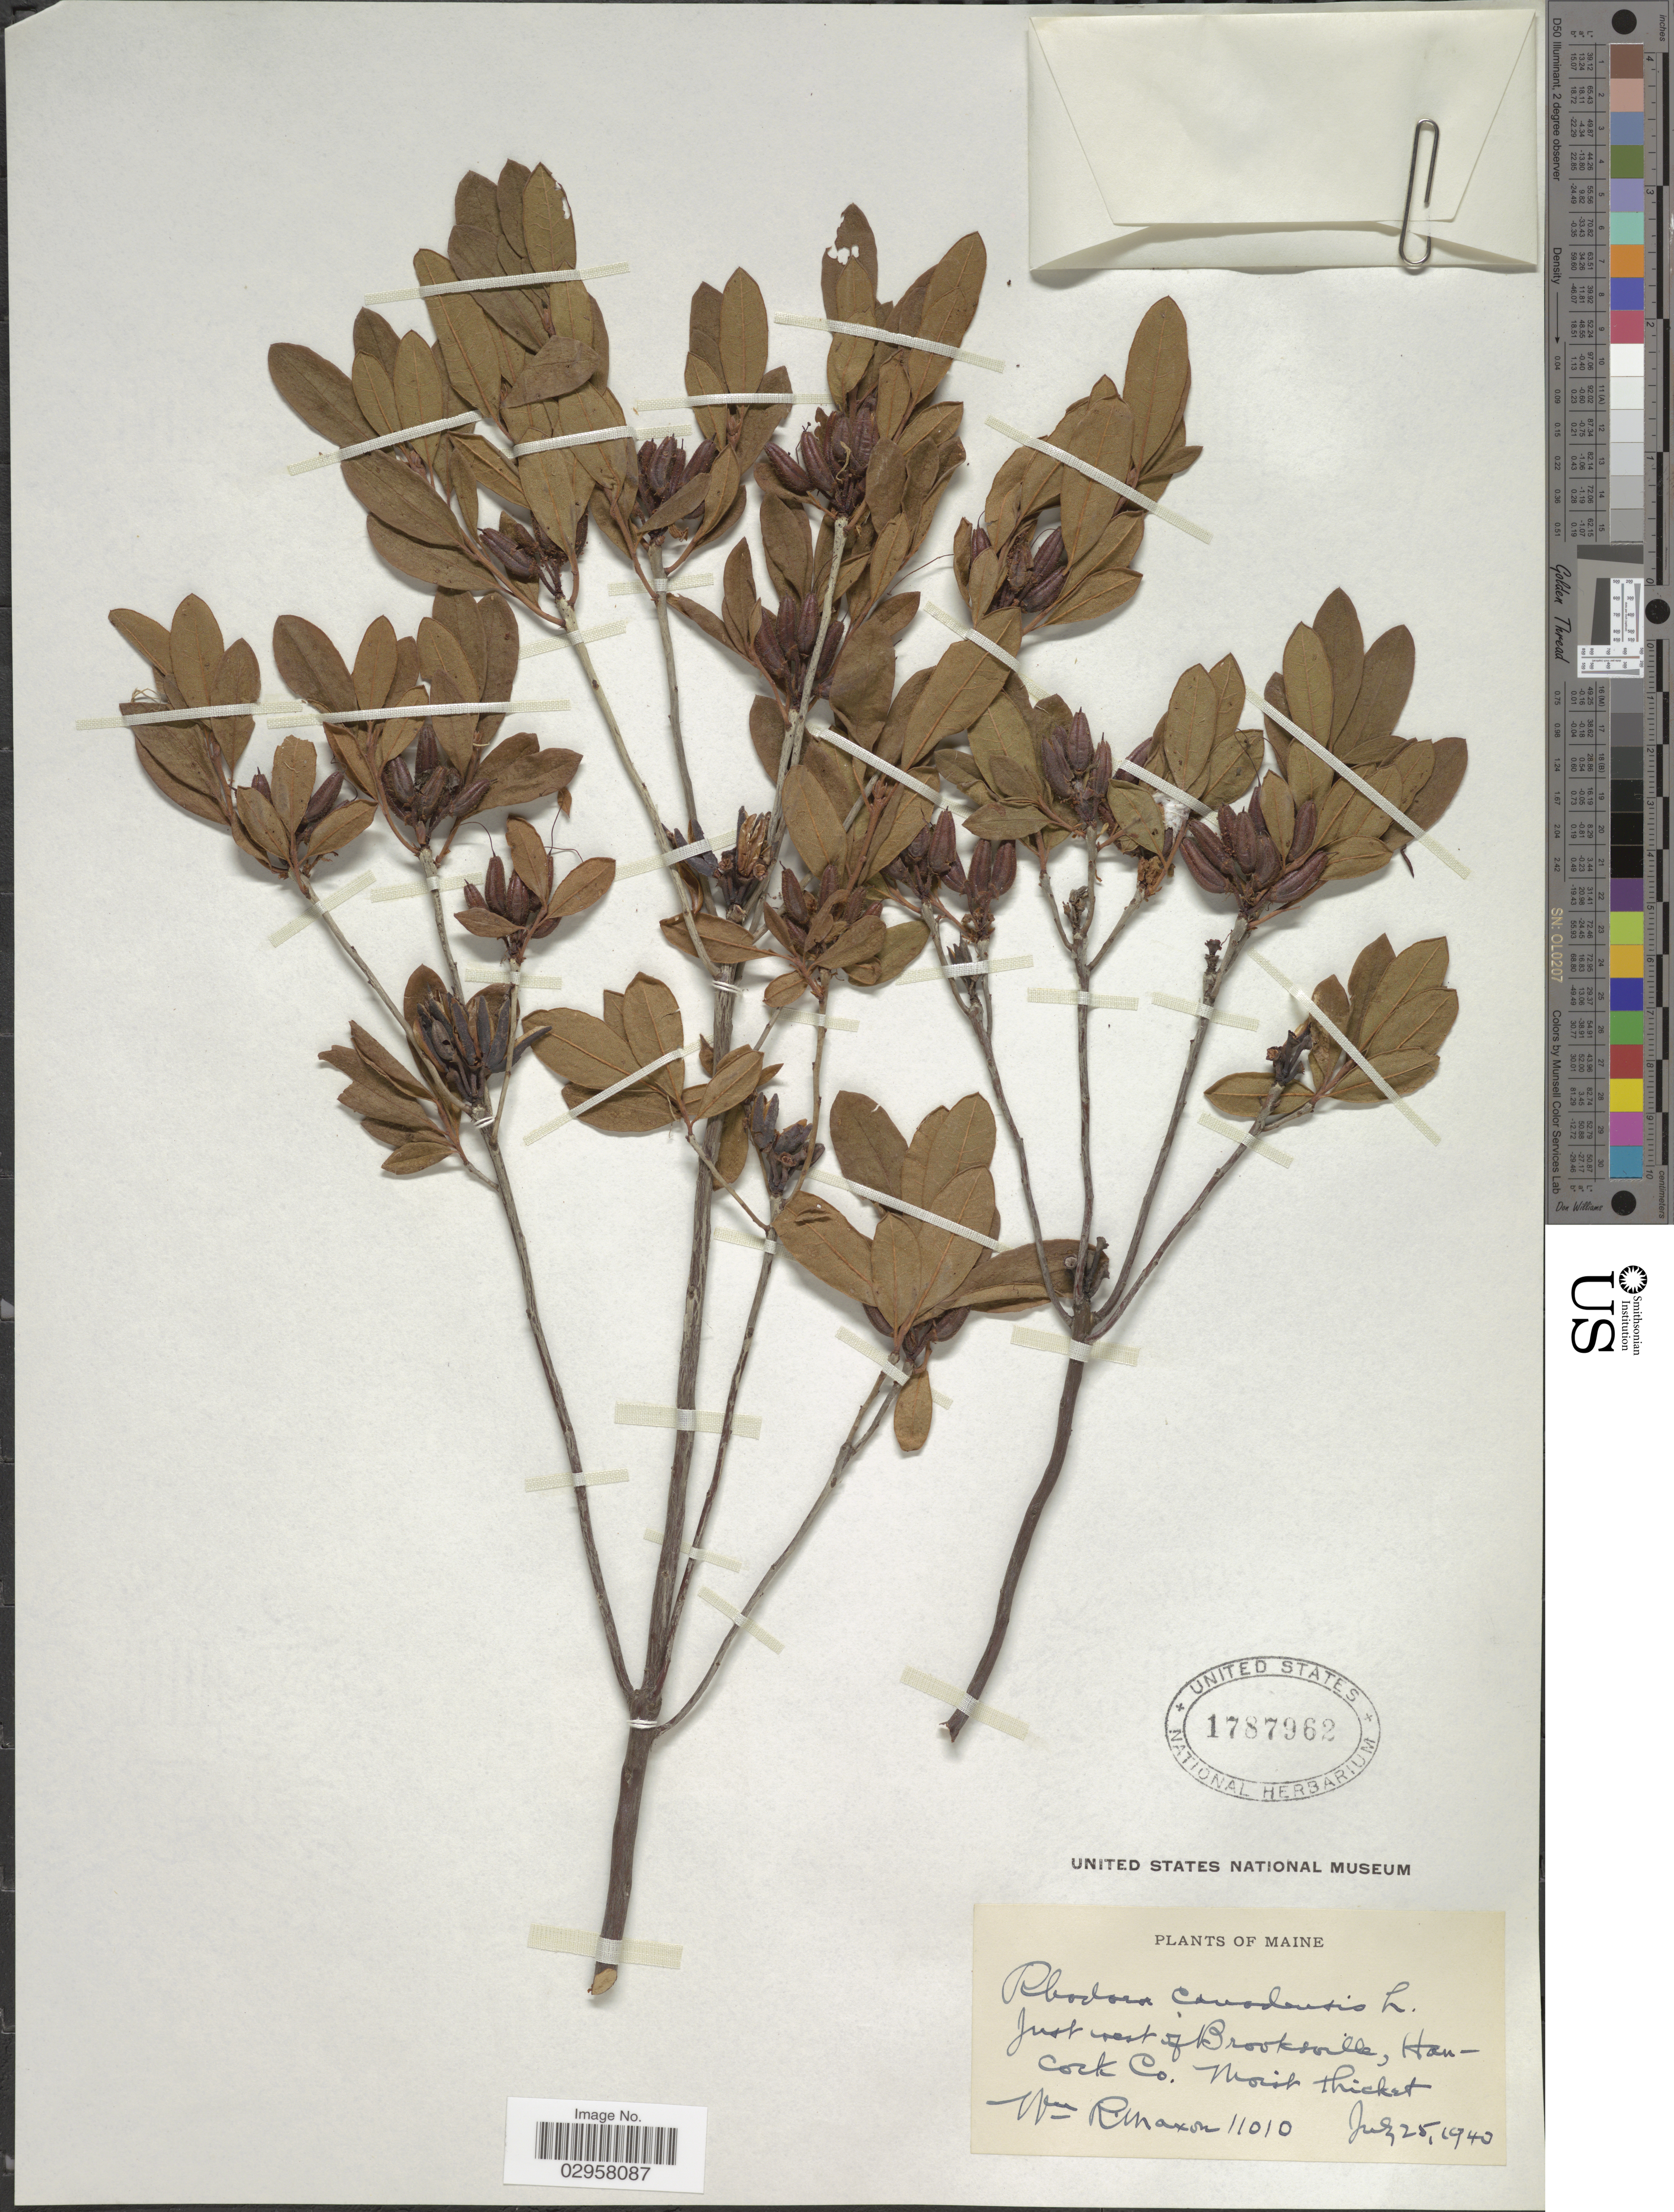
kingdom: Plantae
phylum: Tracheophyta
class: Magnoliopsida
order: Ericales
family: Ericaceae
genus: Rhododendron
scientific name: Rhododendron canadense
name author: (L.) Torr.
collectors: W. R. Maxon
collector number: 11010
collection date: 1940-07-25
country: United States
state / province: Maine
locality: Just west of Brooksville, Hancock Co.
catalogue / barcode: US 1787962